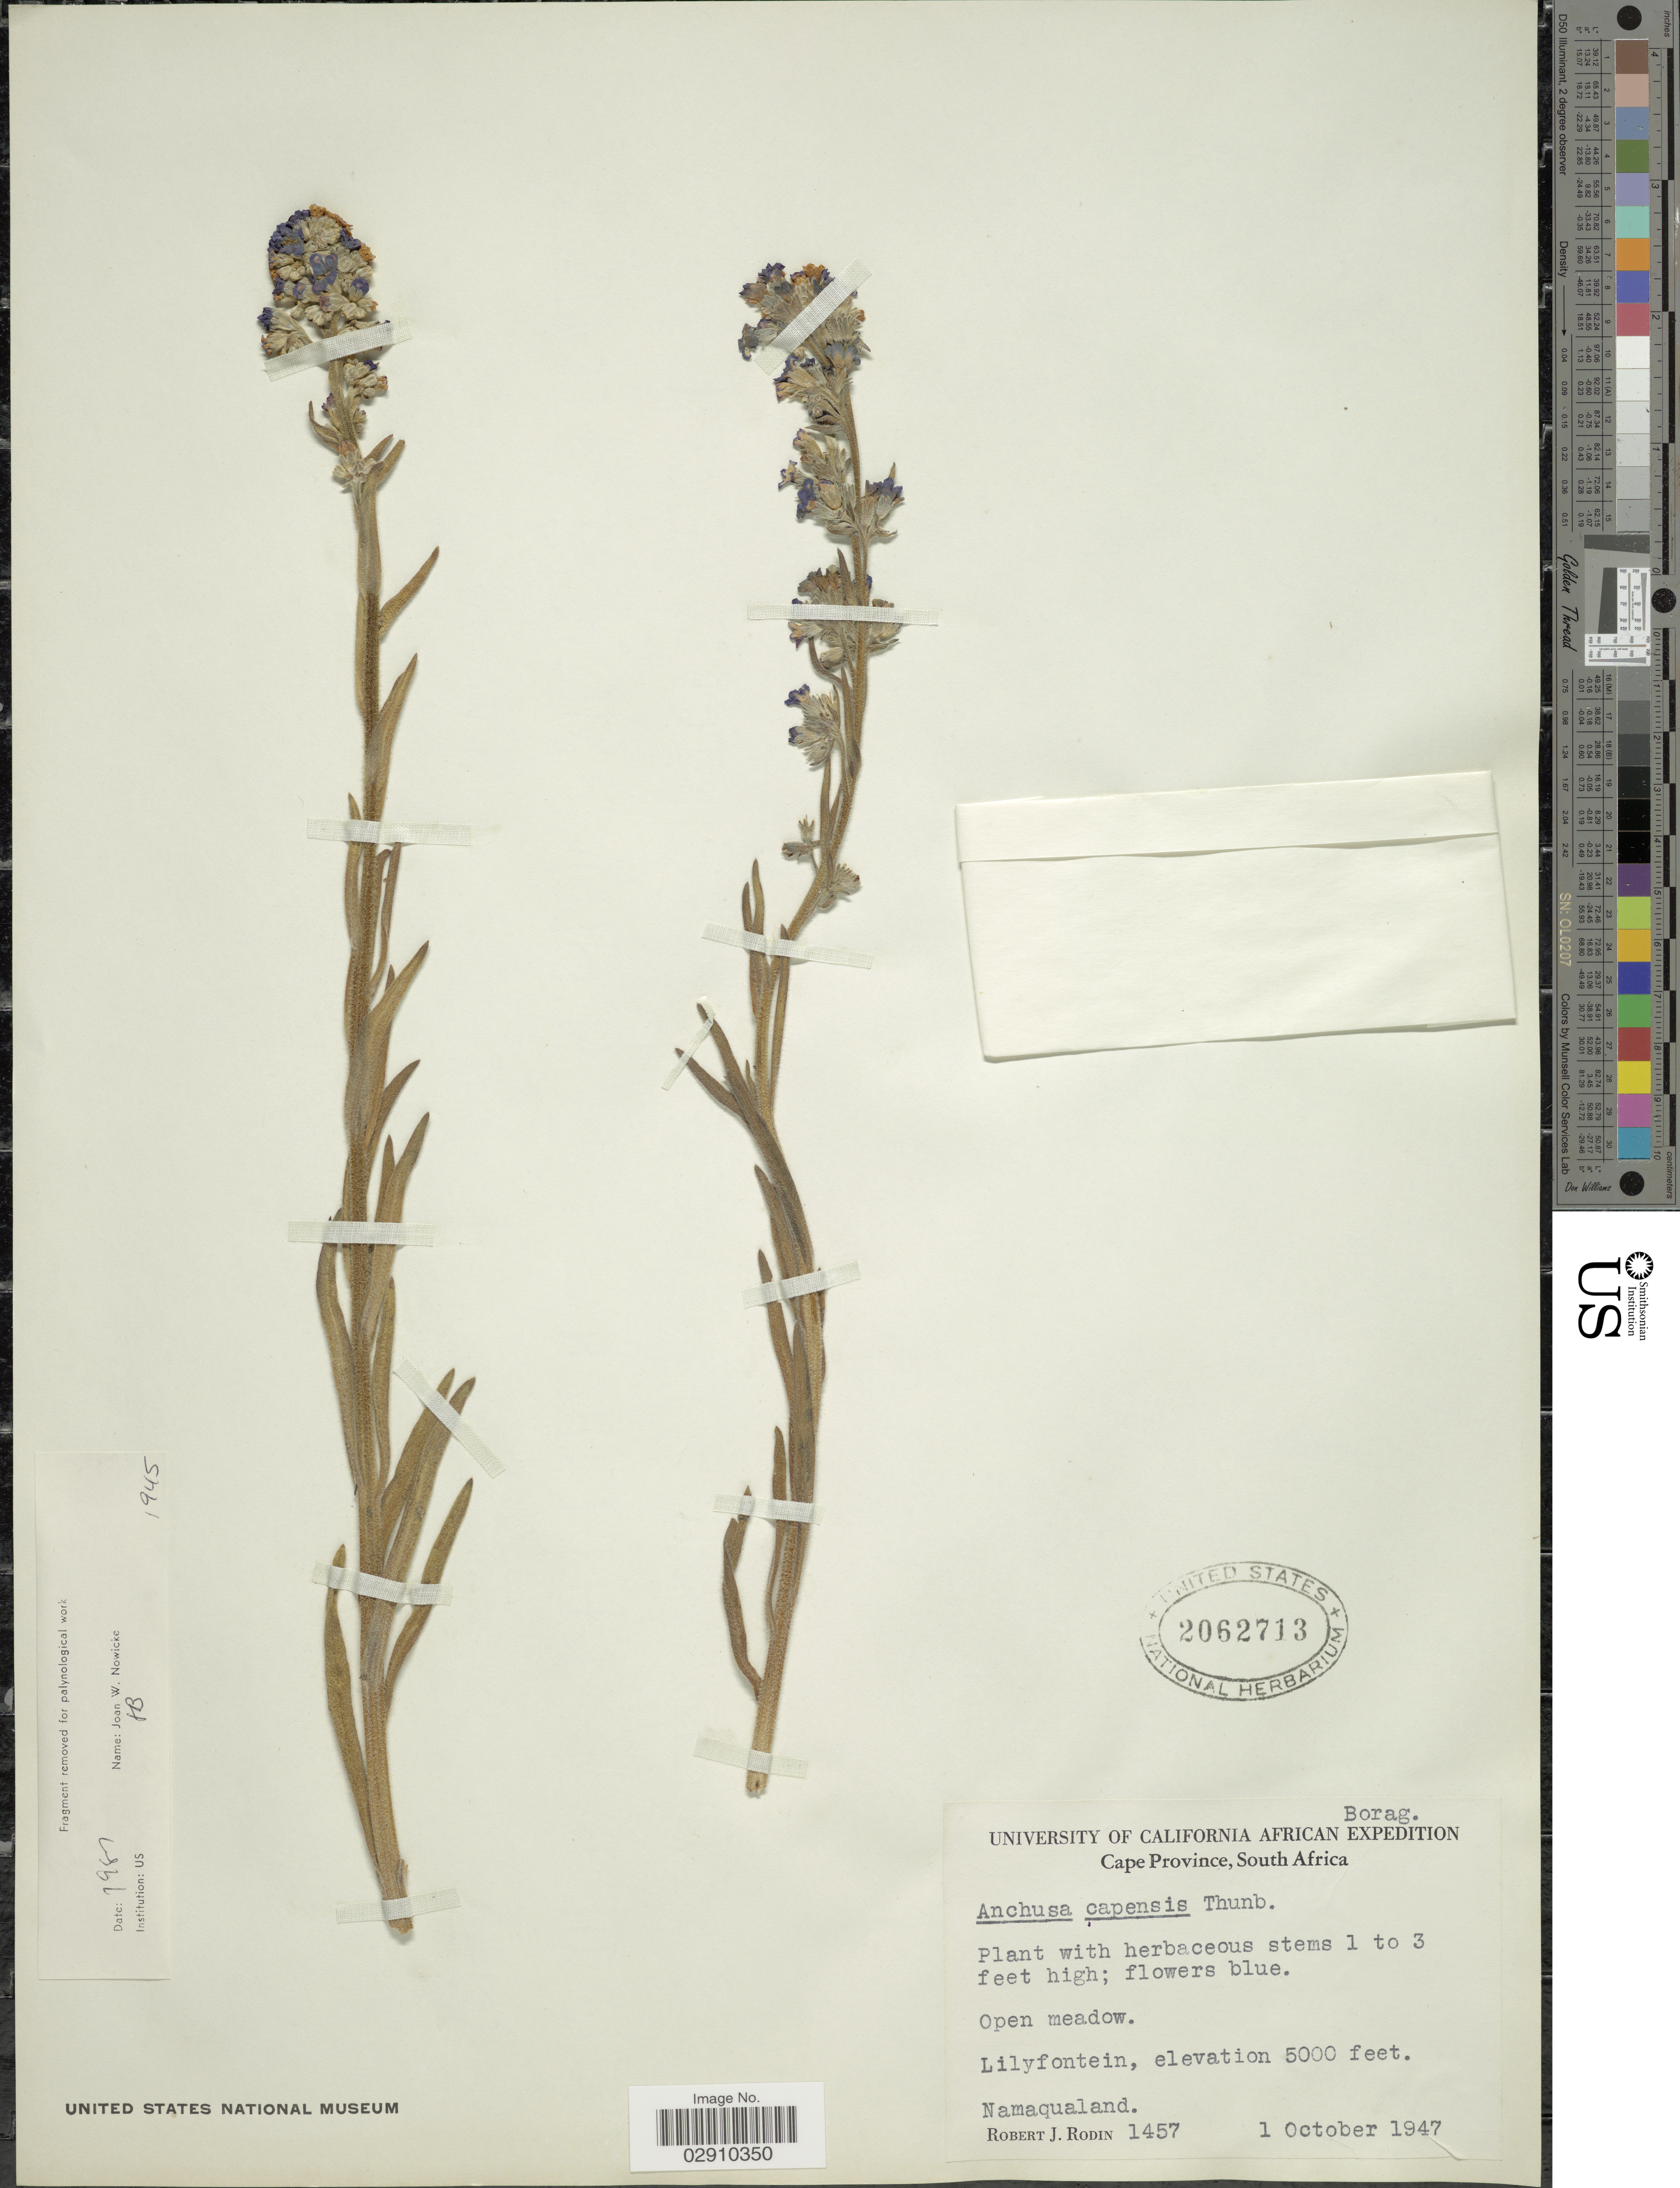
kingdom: Plantae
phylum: Tracheophyta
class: Magnoliopsida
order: Boraginales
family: Boraginaceae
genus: Anchusa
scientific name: Anchusa capensis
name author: Thunb.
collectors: R. J. Rodin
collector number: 1457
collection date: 1947-10-01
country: South Africa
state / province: Northern Cape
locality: Open meadow. Lilyfontein. Namaqualand.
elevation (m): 1524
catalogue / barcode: US 2062713